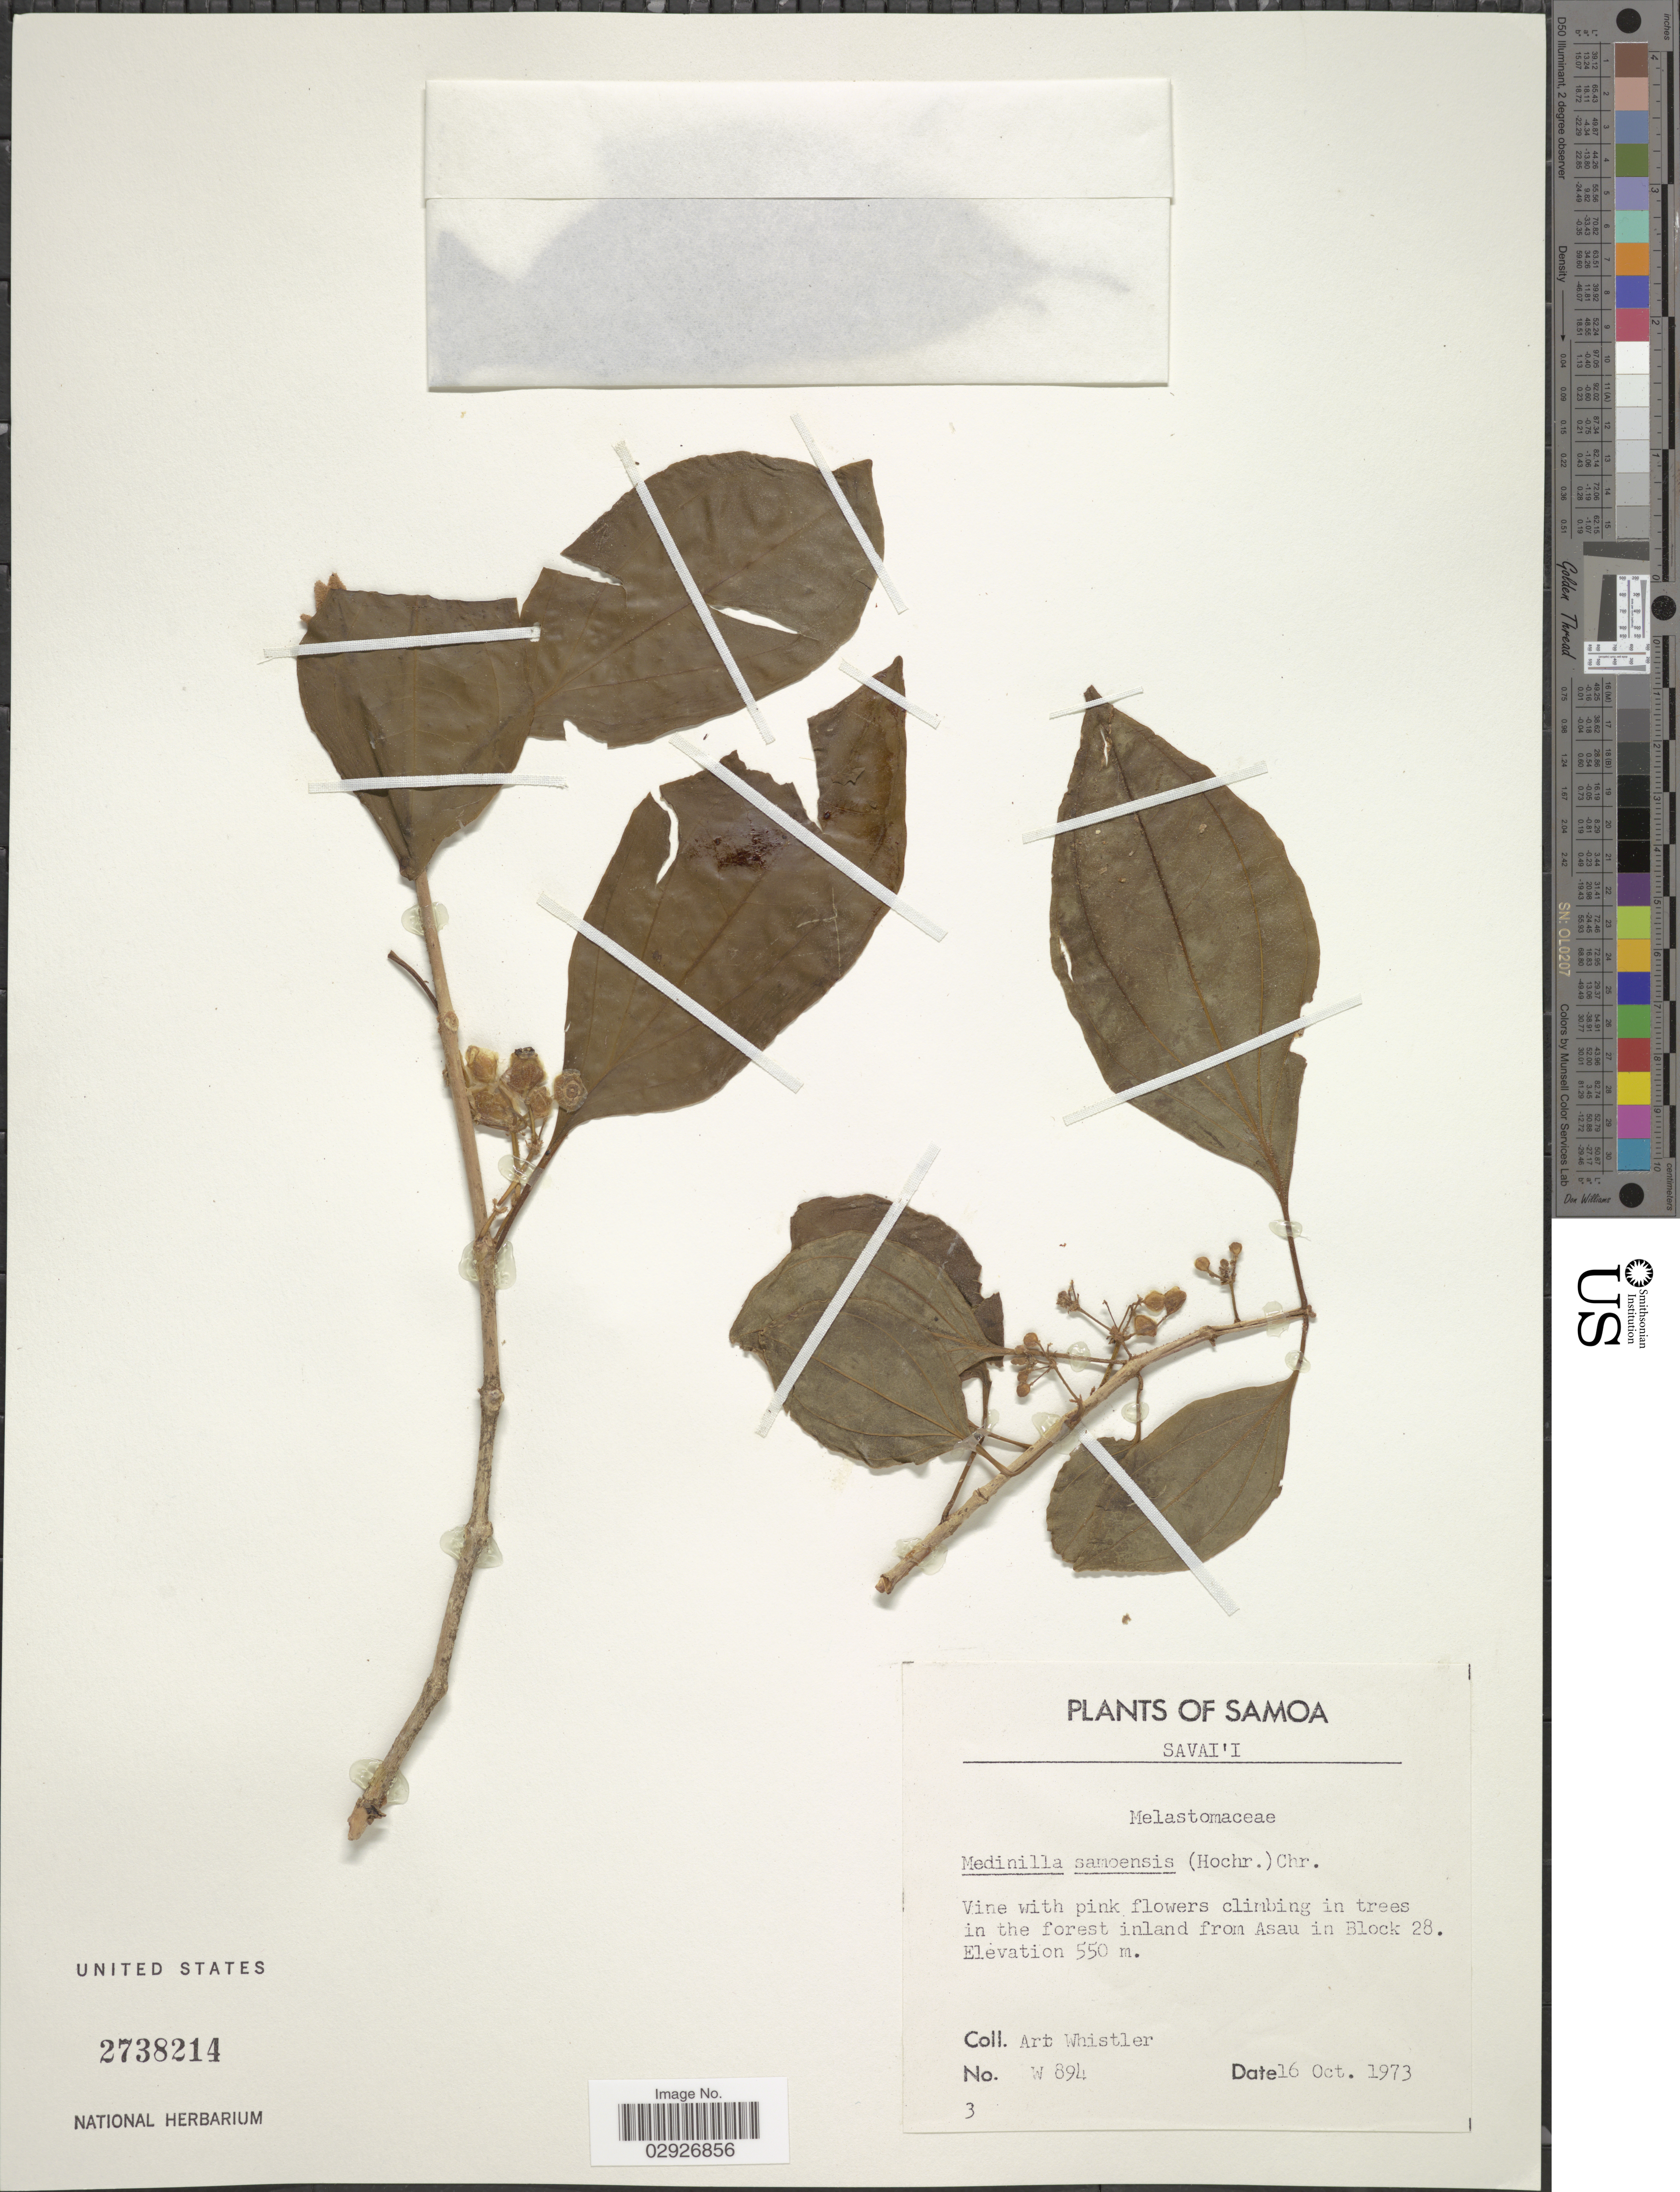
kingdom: Plantae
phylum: Tracheophyta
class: Magnoliopsida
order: Myrtales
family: Melastomataceae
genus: Medinilla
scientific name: Medinilla samoensis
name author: Christoph.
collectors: A. Whistler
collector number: W894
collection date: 1973-10-16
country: Samoa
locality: Samoa. Savai'i. In the forest inland from Asau in Block 28.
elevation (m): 550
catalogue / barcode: US 2738214